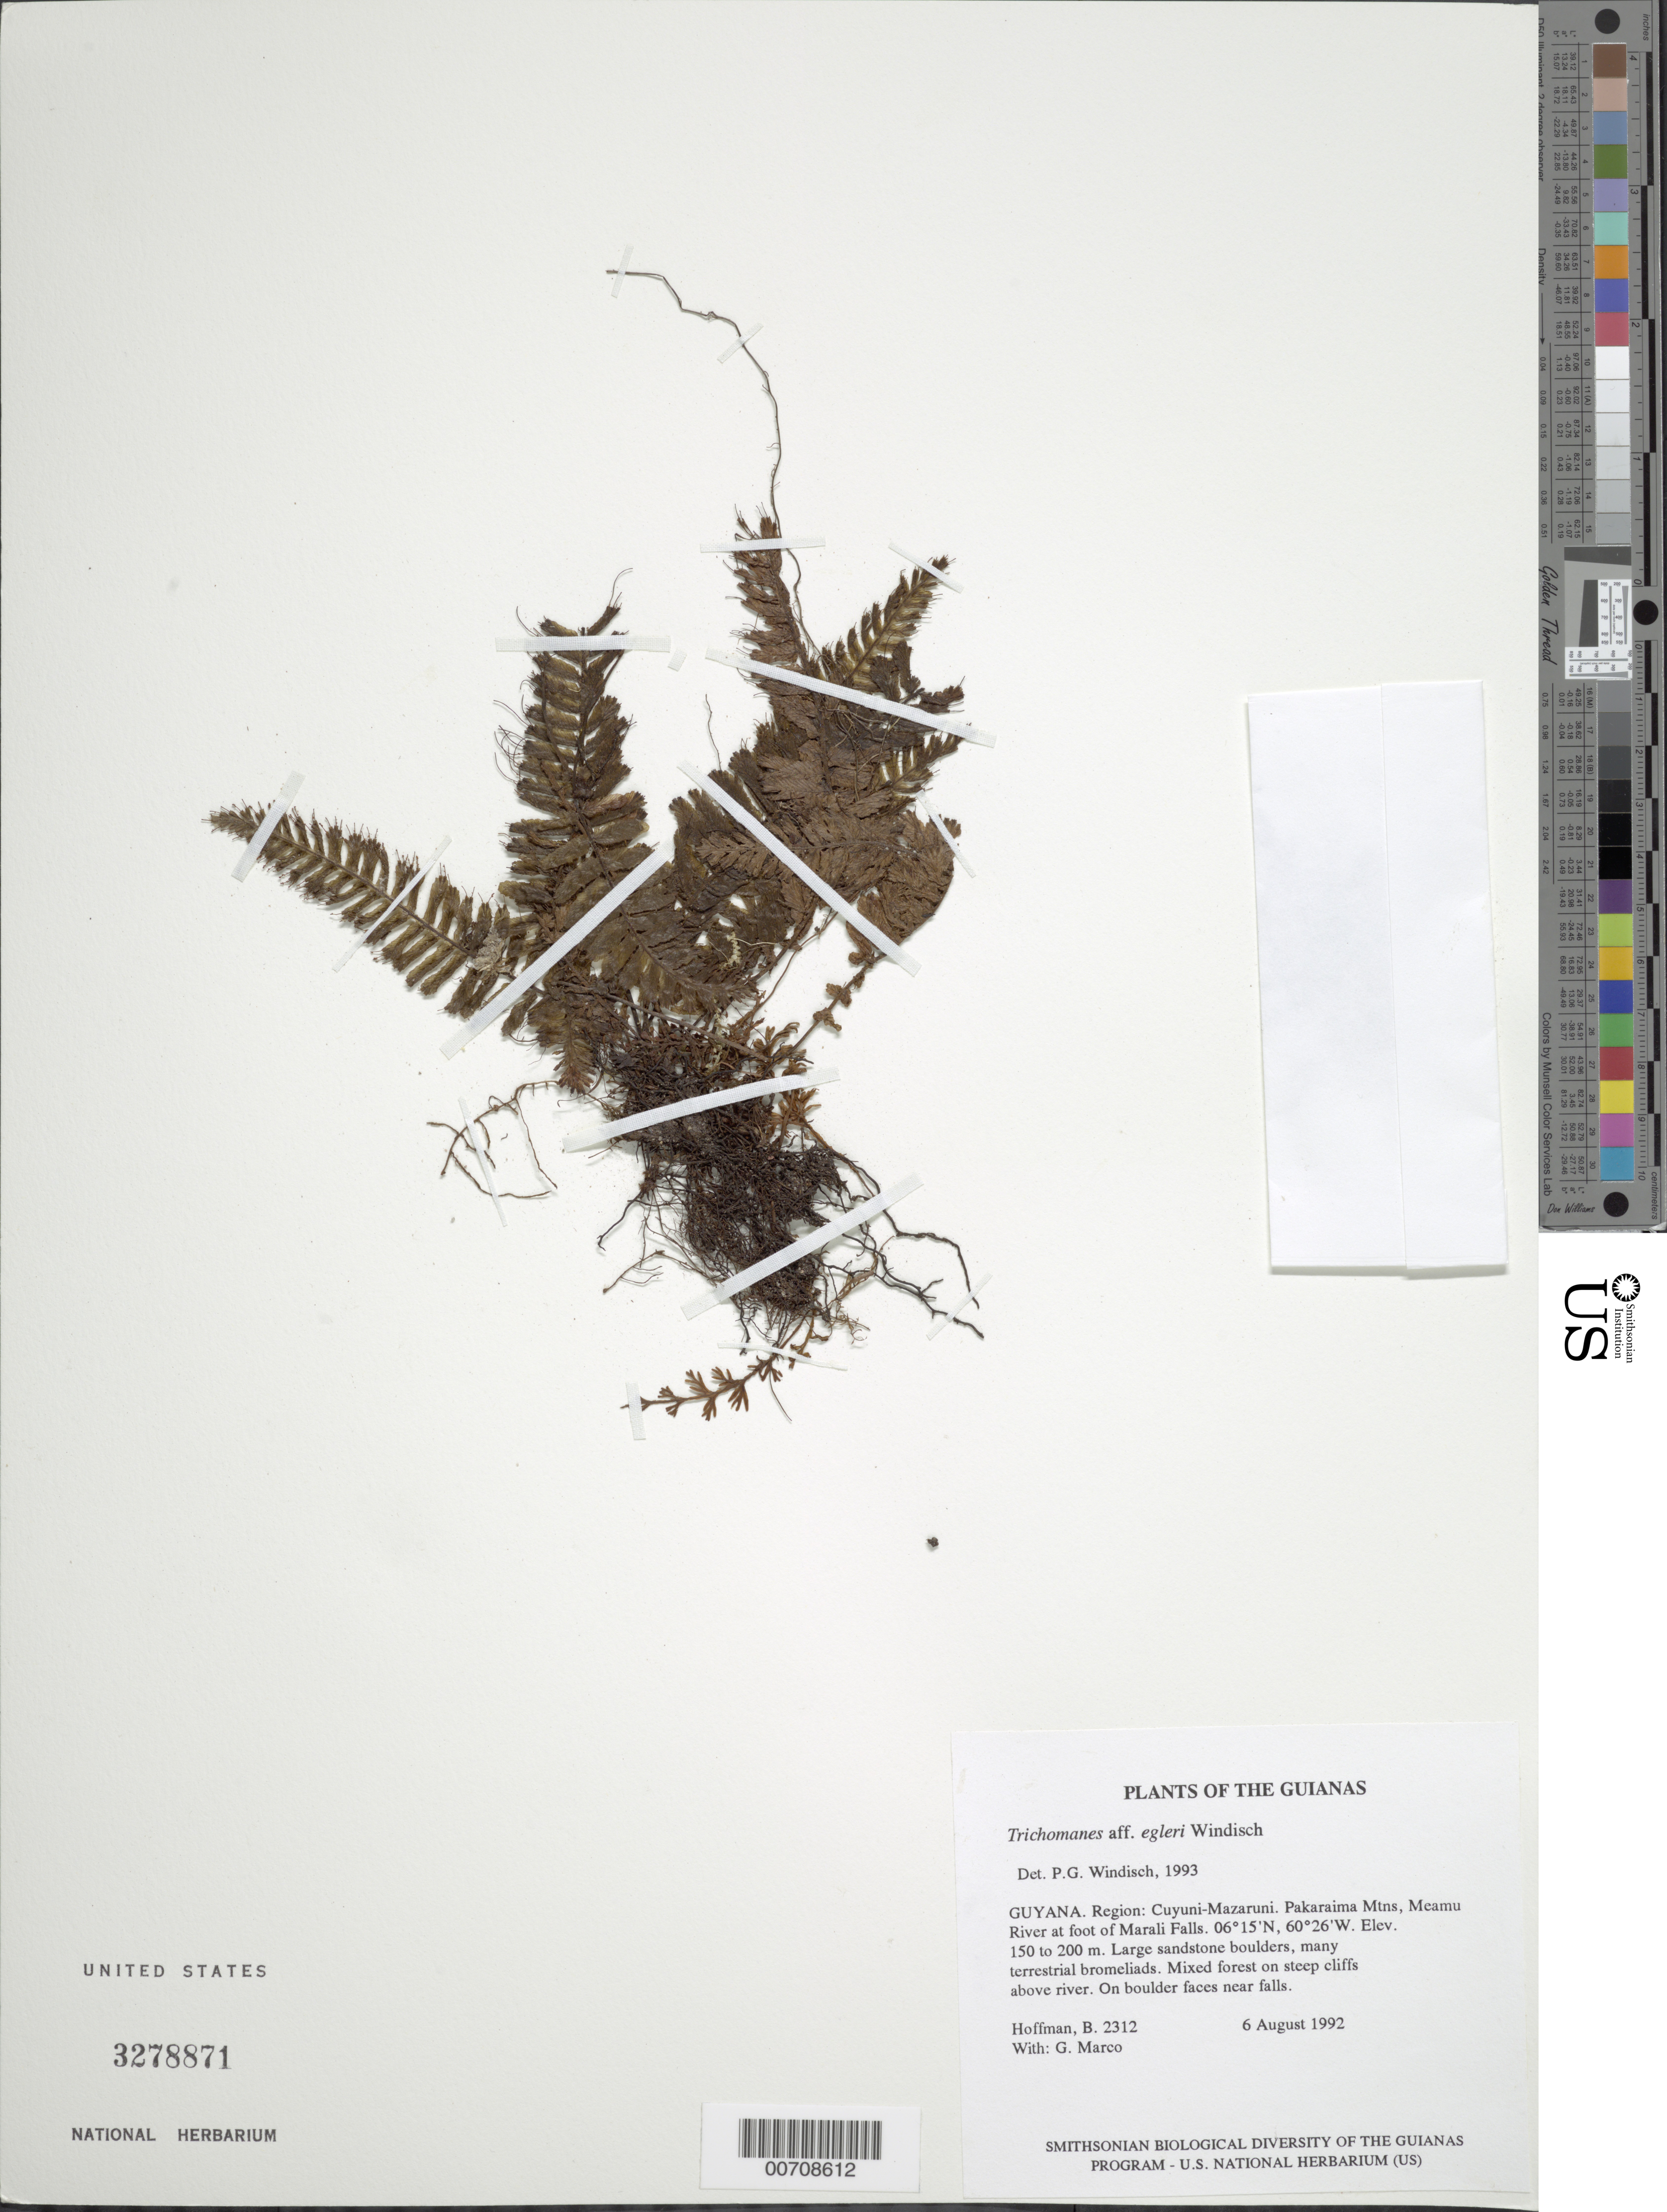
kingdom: Plantae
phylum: Tracheophyta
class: Polypodiopsida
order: Hymenophyllales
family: Hymenophyllaceae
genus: Trichomanes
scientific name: Trichomanes egleri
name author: P.G. Windisch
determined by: Windisch, Paulo Guenter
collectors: B. Hoffman & G. Marco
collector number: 2312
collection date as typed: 6 August 1992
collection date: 1992-08-06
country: Guyana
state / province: Cuyuni-Mazaruni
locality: Pakaraima Mountains, Meamu River at foot of Marali Falls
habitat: Large sandstone boulders, many terrestrial bromeliads. Mixed forest on steep cliffs above river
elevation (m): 150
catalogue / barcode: US 3278871